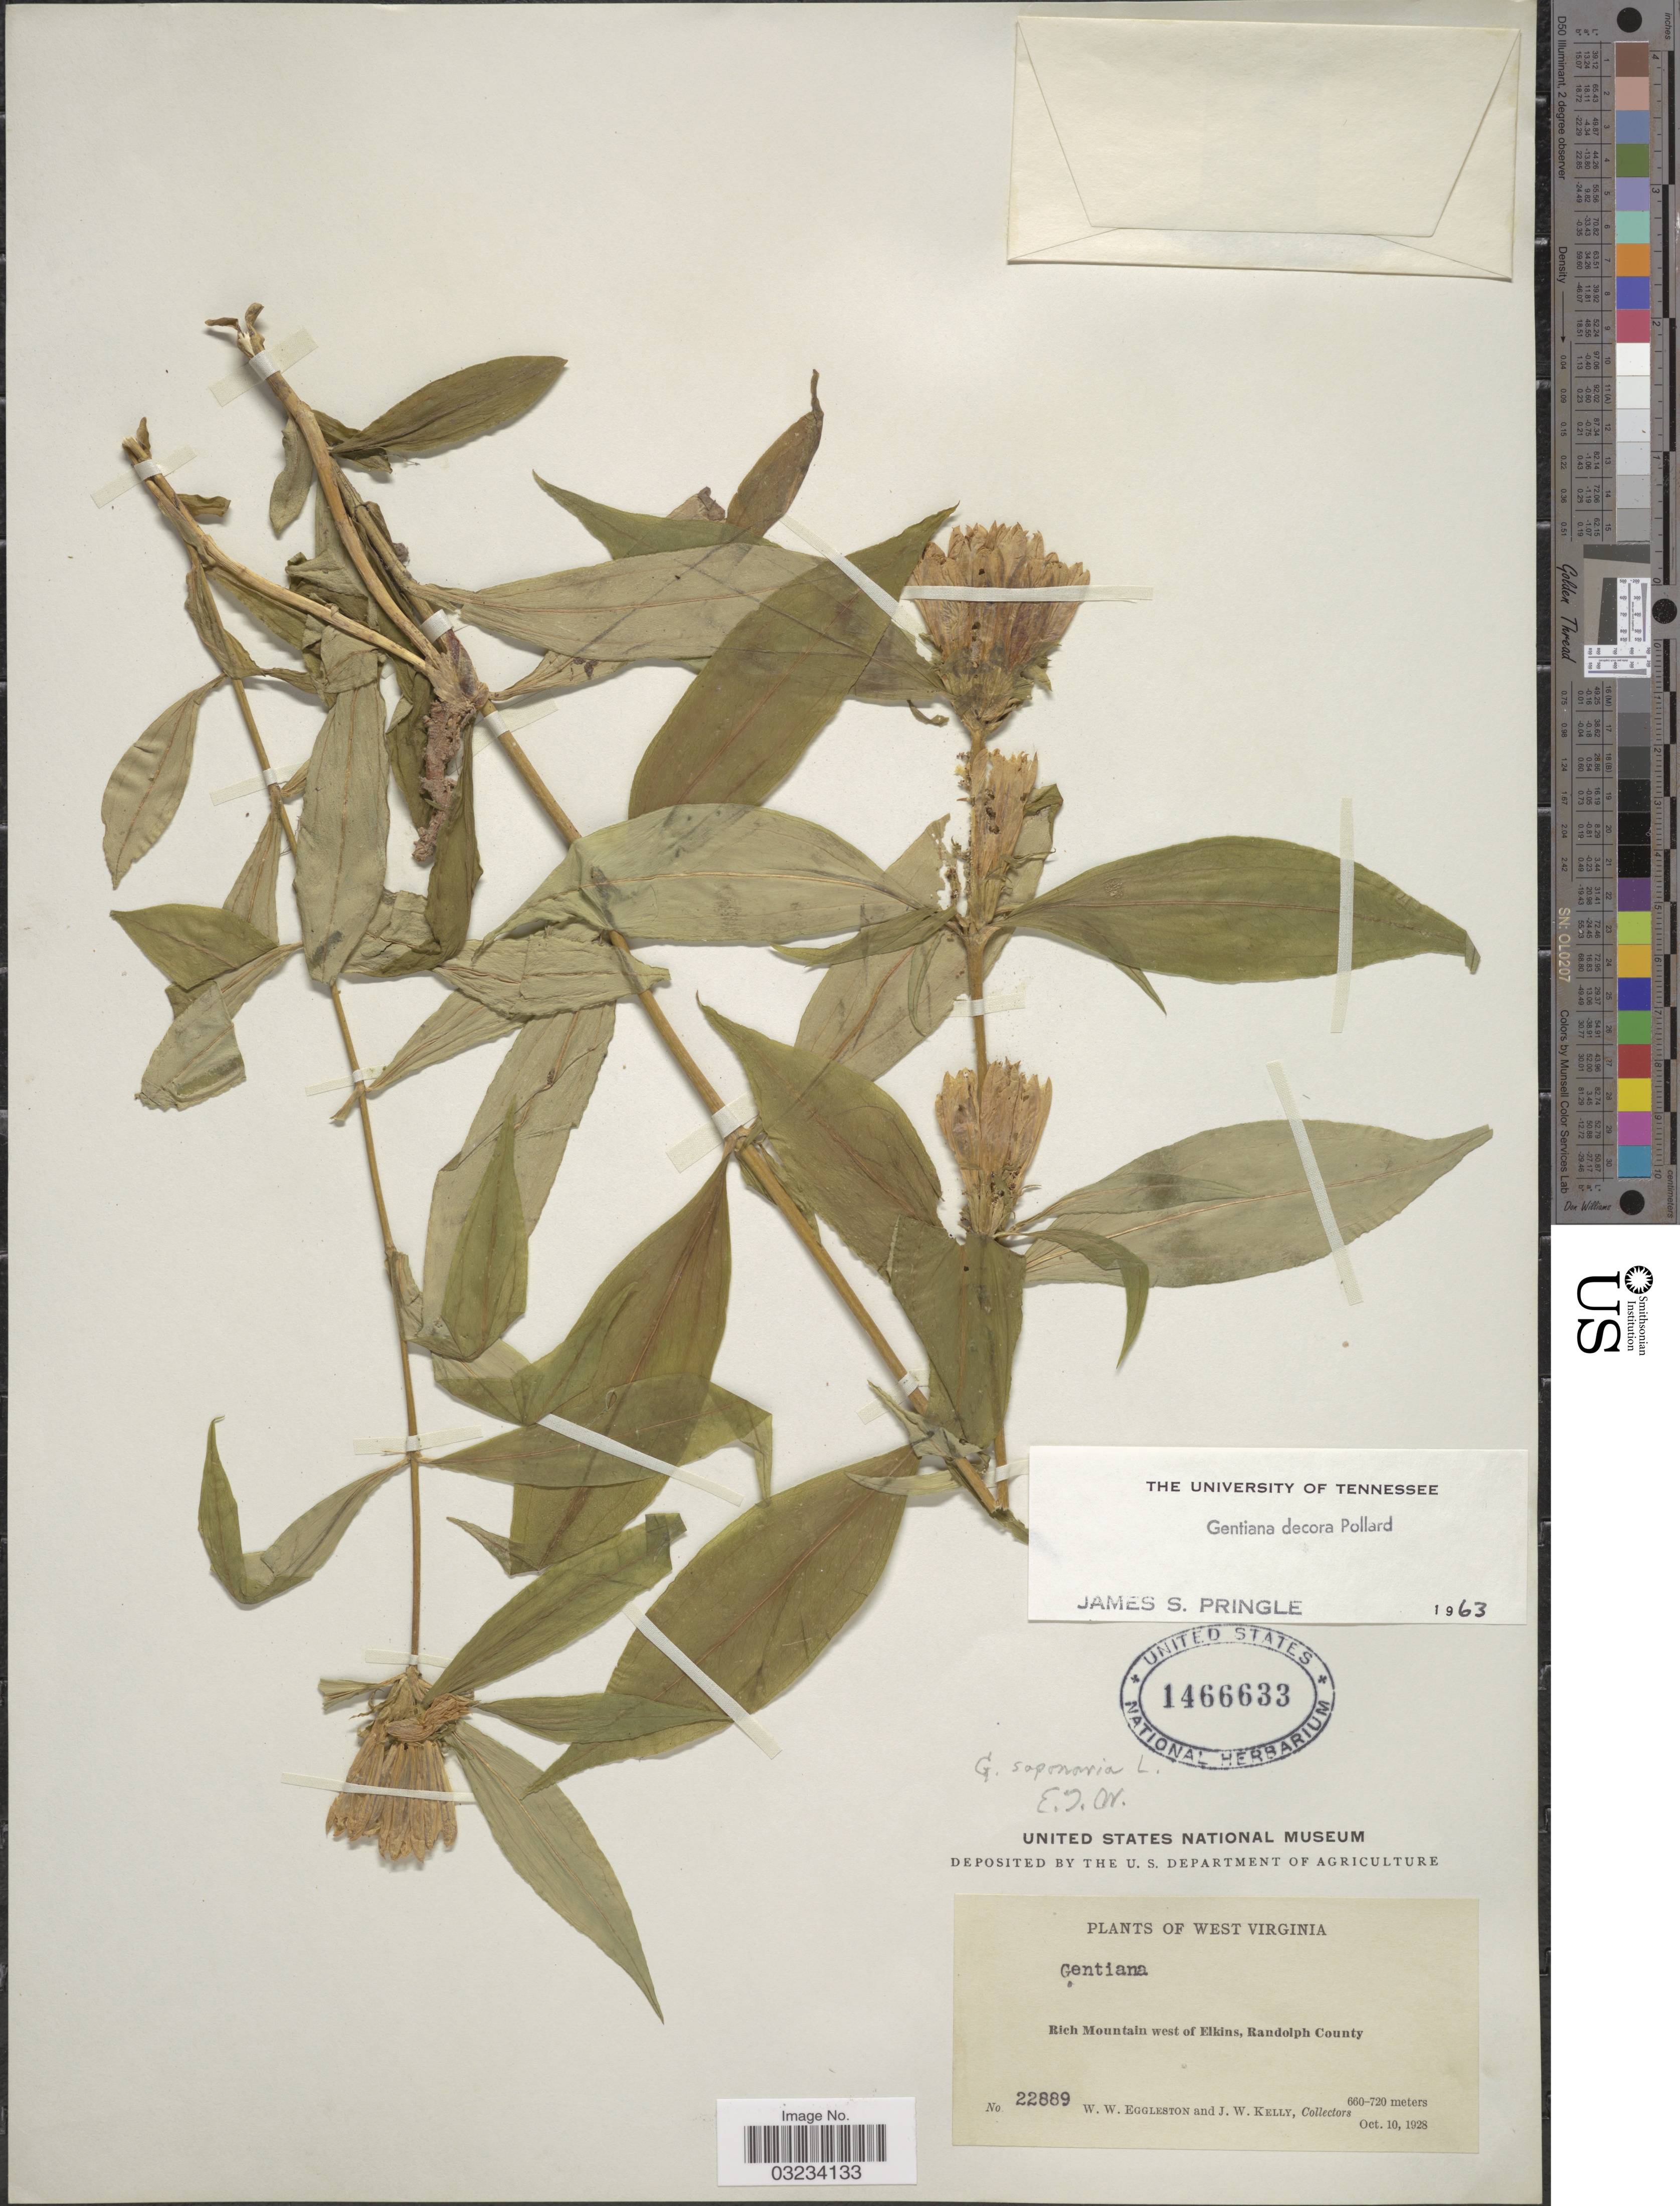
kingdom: Plantae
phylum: Tracheophyta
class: Magnoliopsida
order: Gentianales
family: Gentianaceae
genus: Gentiana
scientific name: Gentiana decora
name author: Pollard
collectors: W. W. Eggleston & J. Kelly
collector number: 22889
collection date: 1928-10-10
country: United States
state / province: West Virginia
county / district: Randolph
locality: Rich Mountains west of Elkins, Randolph County.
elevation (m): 660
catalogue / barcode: US 1466633